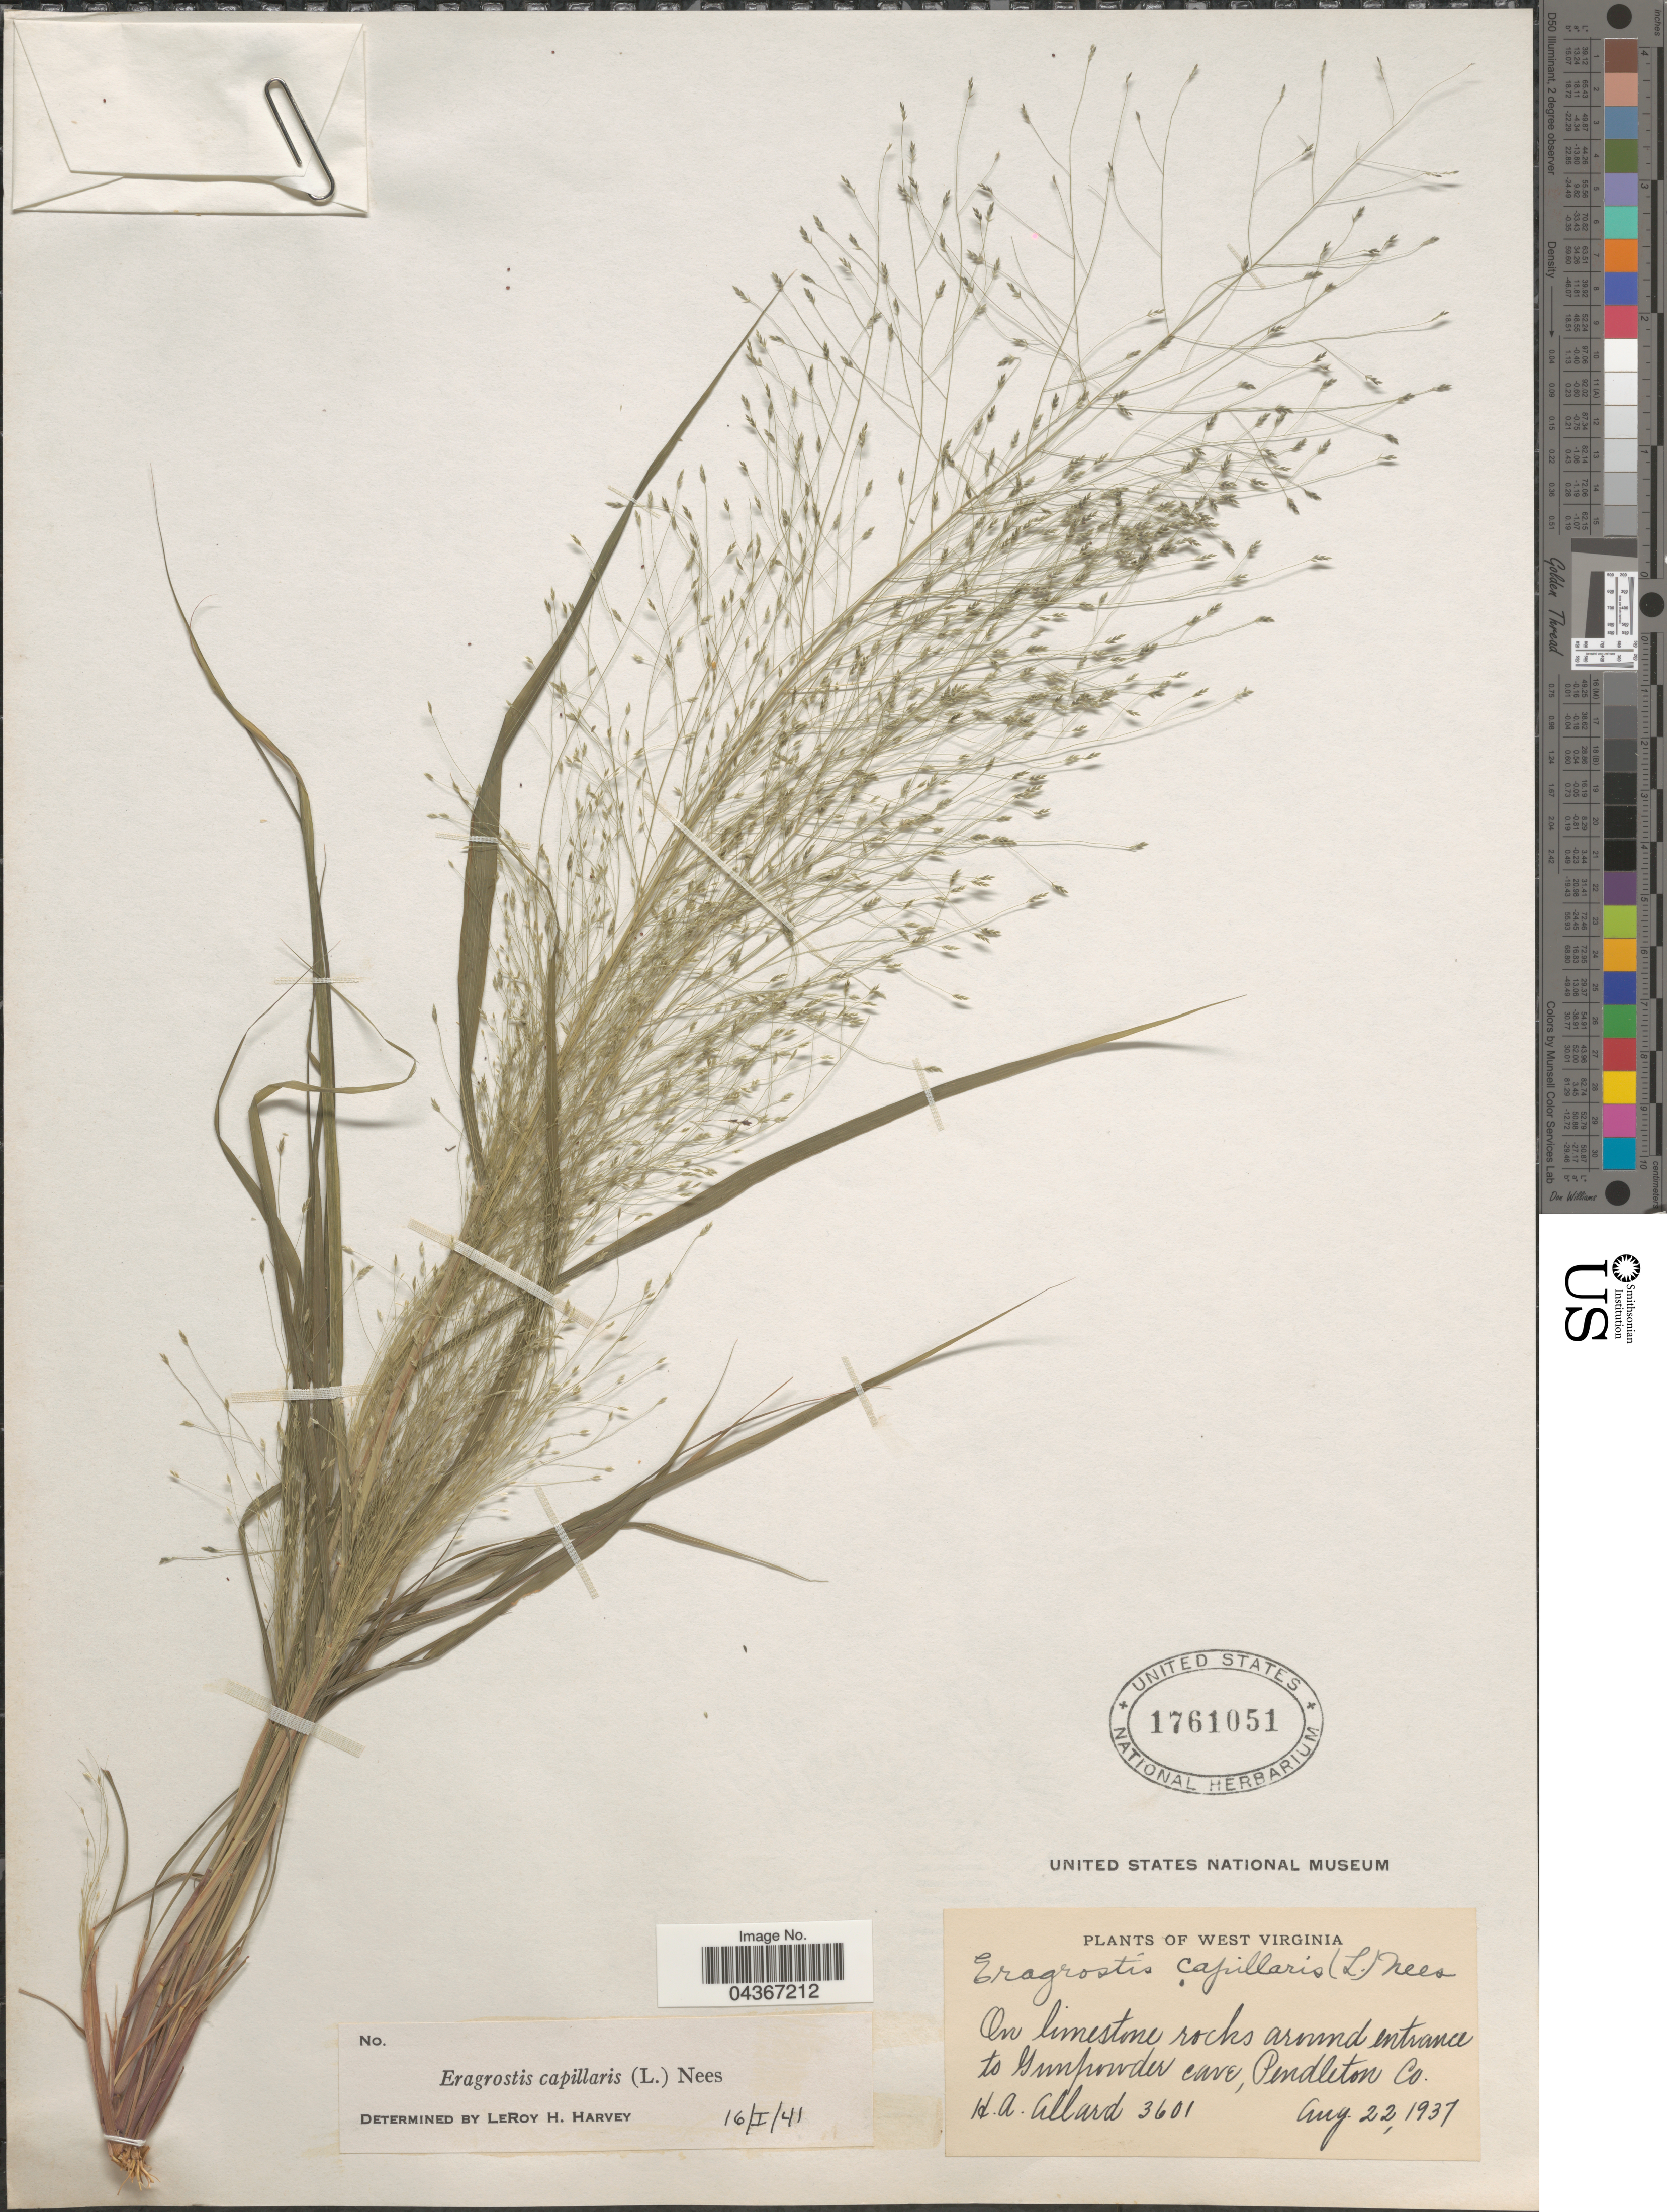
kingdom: Plantae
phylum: Tracheophyta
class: Liliopsida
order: Poales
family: Poaceae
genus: Eragrostis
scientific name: Eragrostis capillaris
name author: (L.) Nees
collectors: H. A. Allard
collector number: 3601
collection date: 1937-08-22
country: United States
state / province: West Virginia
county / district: Pendleton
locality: On limestone rocks around entrance to Gunpowder cave, Pendleton Co.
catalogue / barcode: US 1761051